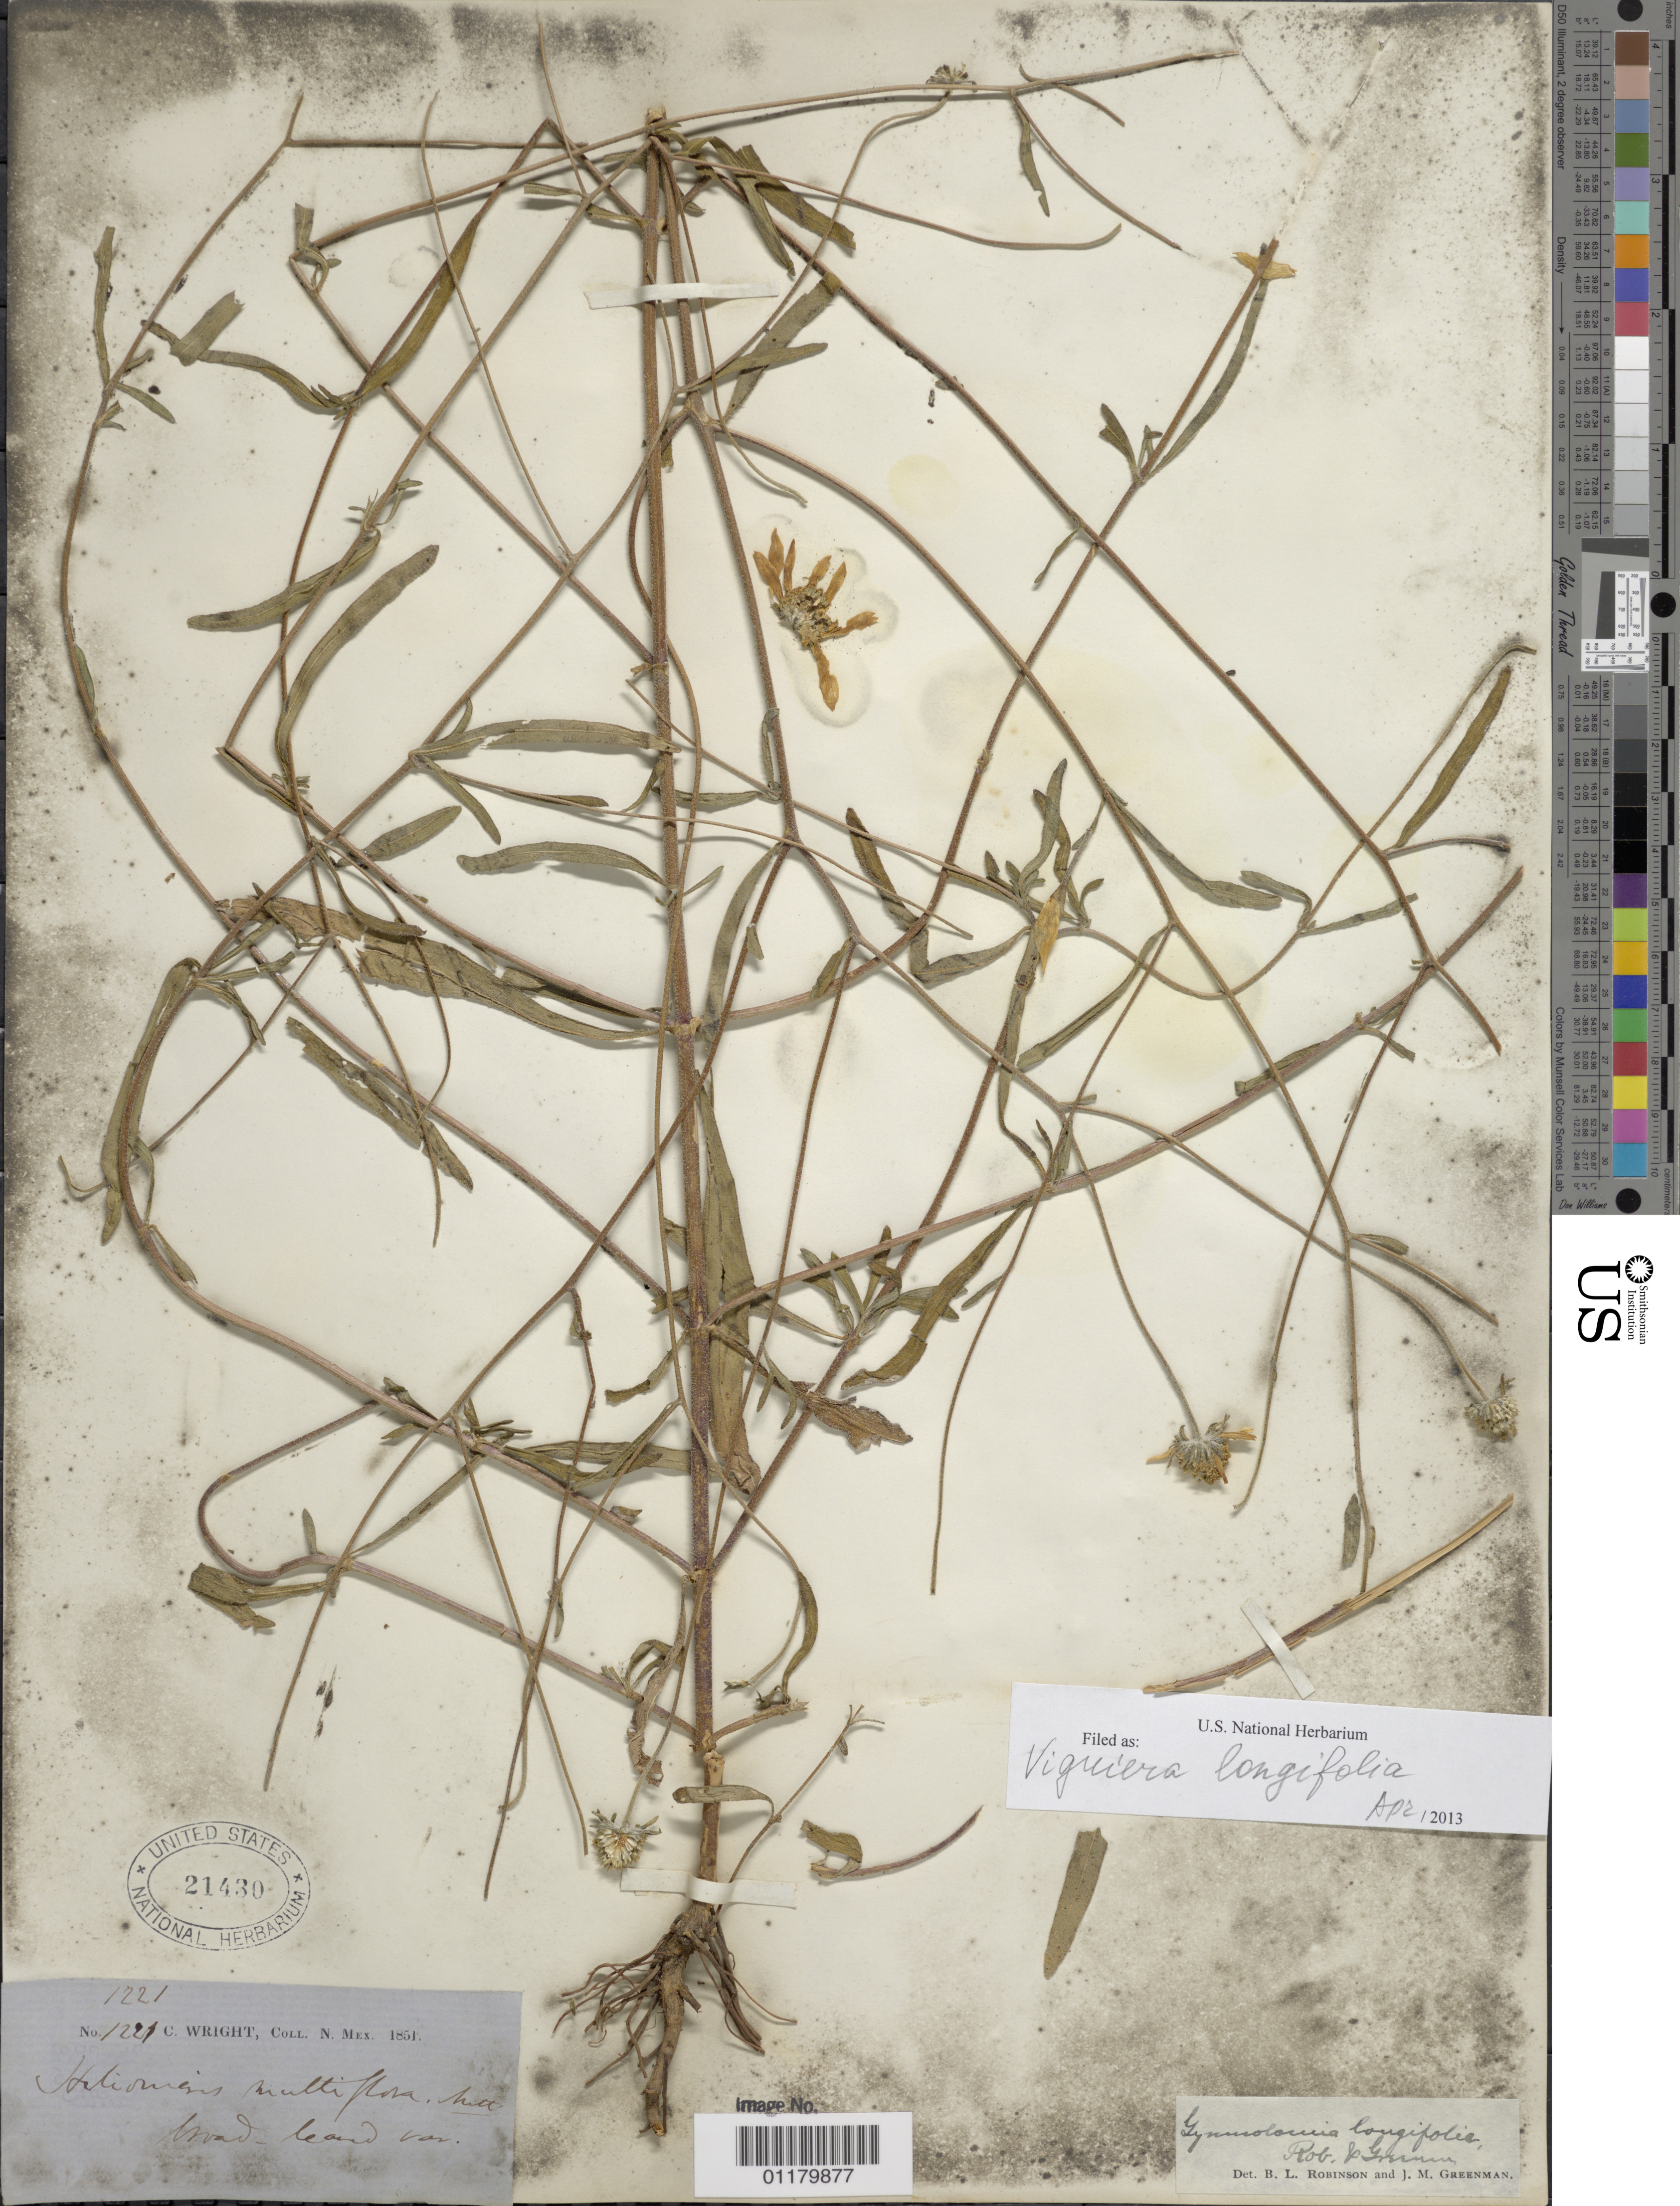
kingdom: Plantae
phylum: Tracheophyta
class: Magnoliopsida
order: Asterales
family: Asteraceae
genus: Heliomeris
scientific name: Heliomeris longifolia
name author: (B.L. Rob.) Cockerell & Greenm.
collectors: C. Wright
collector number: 1221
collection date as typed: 1851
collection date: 1851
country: United States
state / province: New Mexico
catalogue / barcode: US 21430